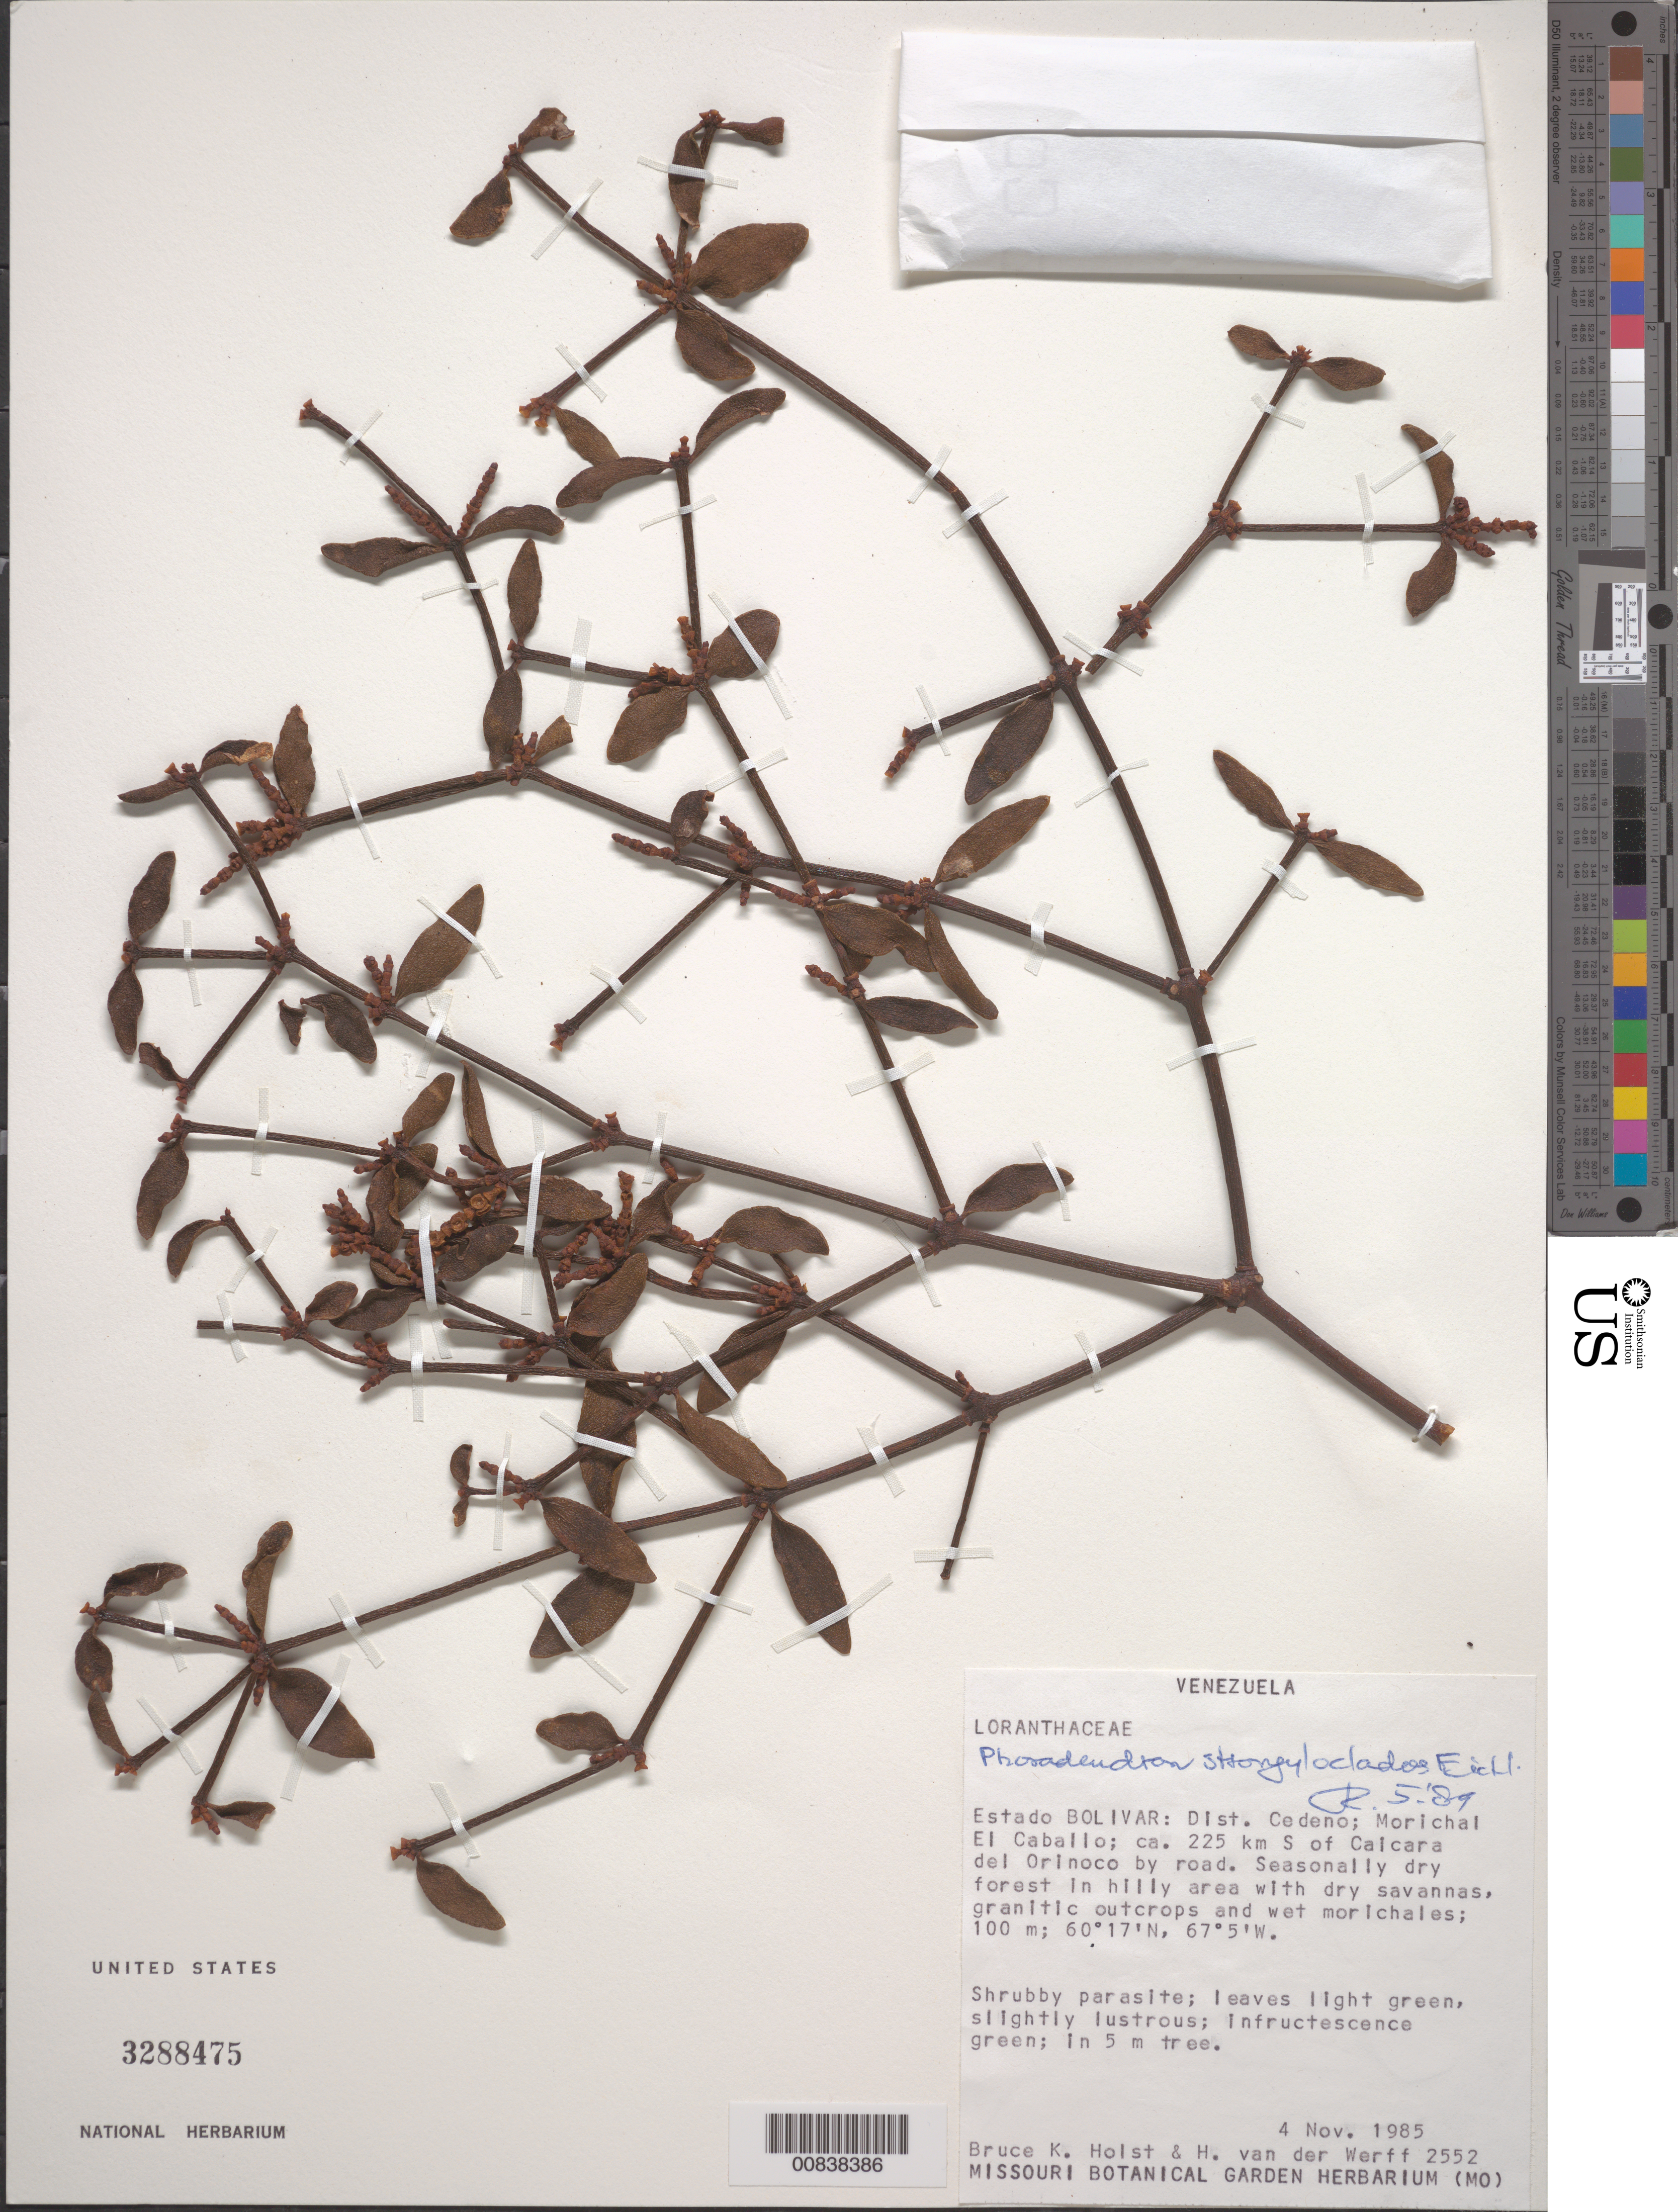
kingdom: Plantae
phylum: Tracheophyta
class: Magnoliopsida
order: Santalales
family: Viscaceae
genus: Phoradendron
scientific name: Phoradendron strongyloclados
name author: Eichler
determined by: Rizzini, Carlos T.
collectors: B. Holst & H. van der Werff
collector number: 2552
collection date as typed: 4-Nov-85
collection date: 1985-11-04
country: Venezuela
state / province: Bolívar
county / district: Cedeño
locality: Morichal el Caballo; ca 225 km at S de Caicara del Orinoco by road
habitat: Seasonally dry forest in hilly area with dry savannas, granitic outcrops and wet morichales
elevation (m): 100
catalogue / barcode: US 3288475